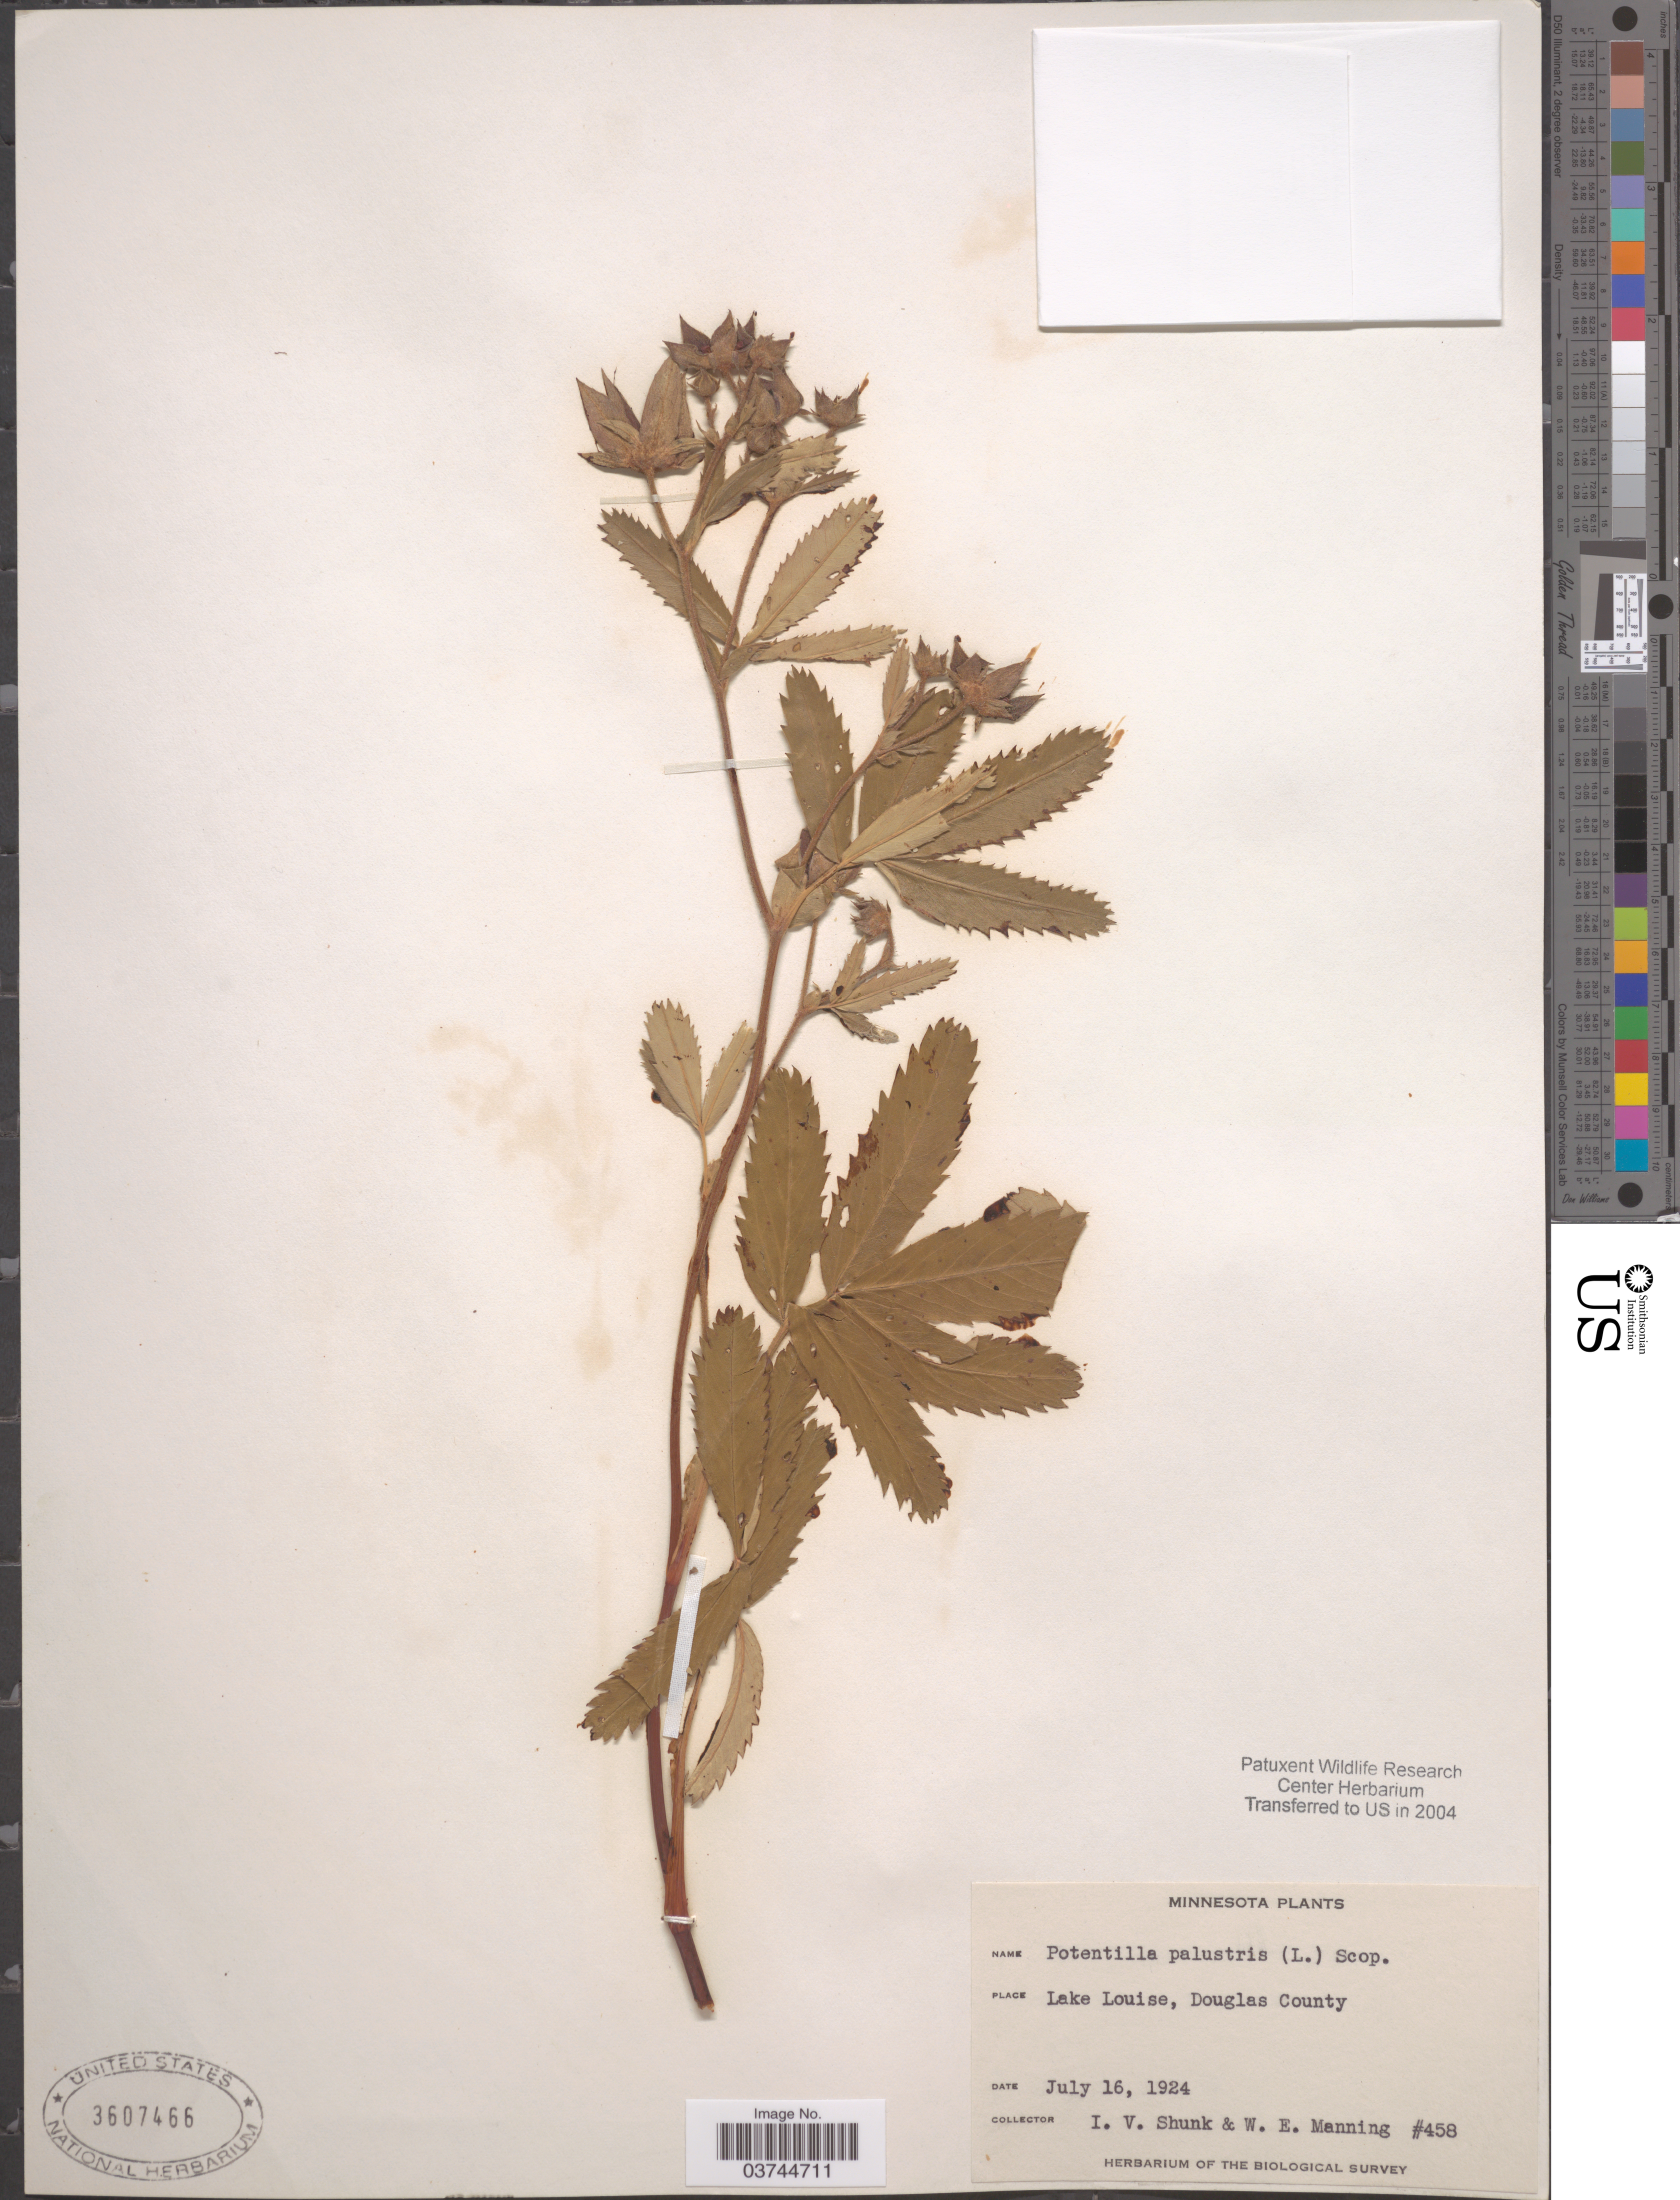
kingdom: Plantae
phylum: Tracheophyta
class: Magnoliopsida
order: Rosales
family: Rosaceae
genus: Comarum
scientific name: Comarum palustre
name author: L.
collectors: I. Shunk & W. Manning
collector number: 458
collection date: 1924-07-16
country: United States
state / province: Minnesota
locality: Lake Louis, Douglas County.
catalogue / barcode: US 3607466